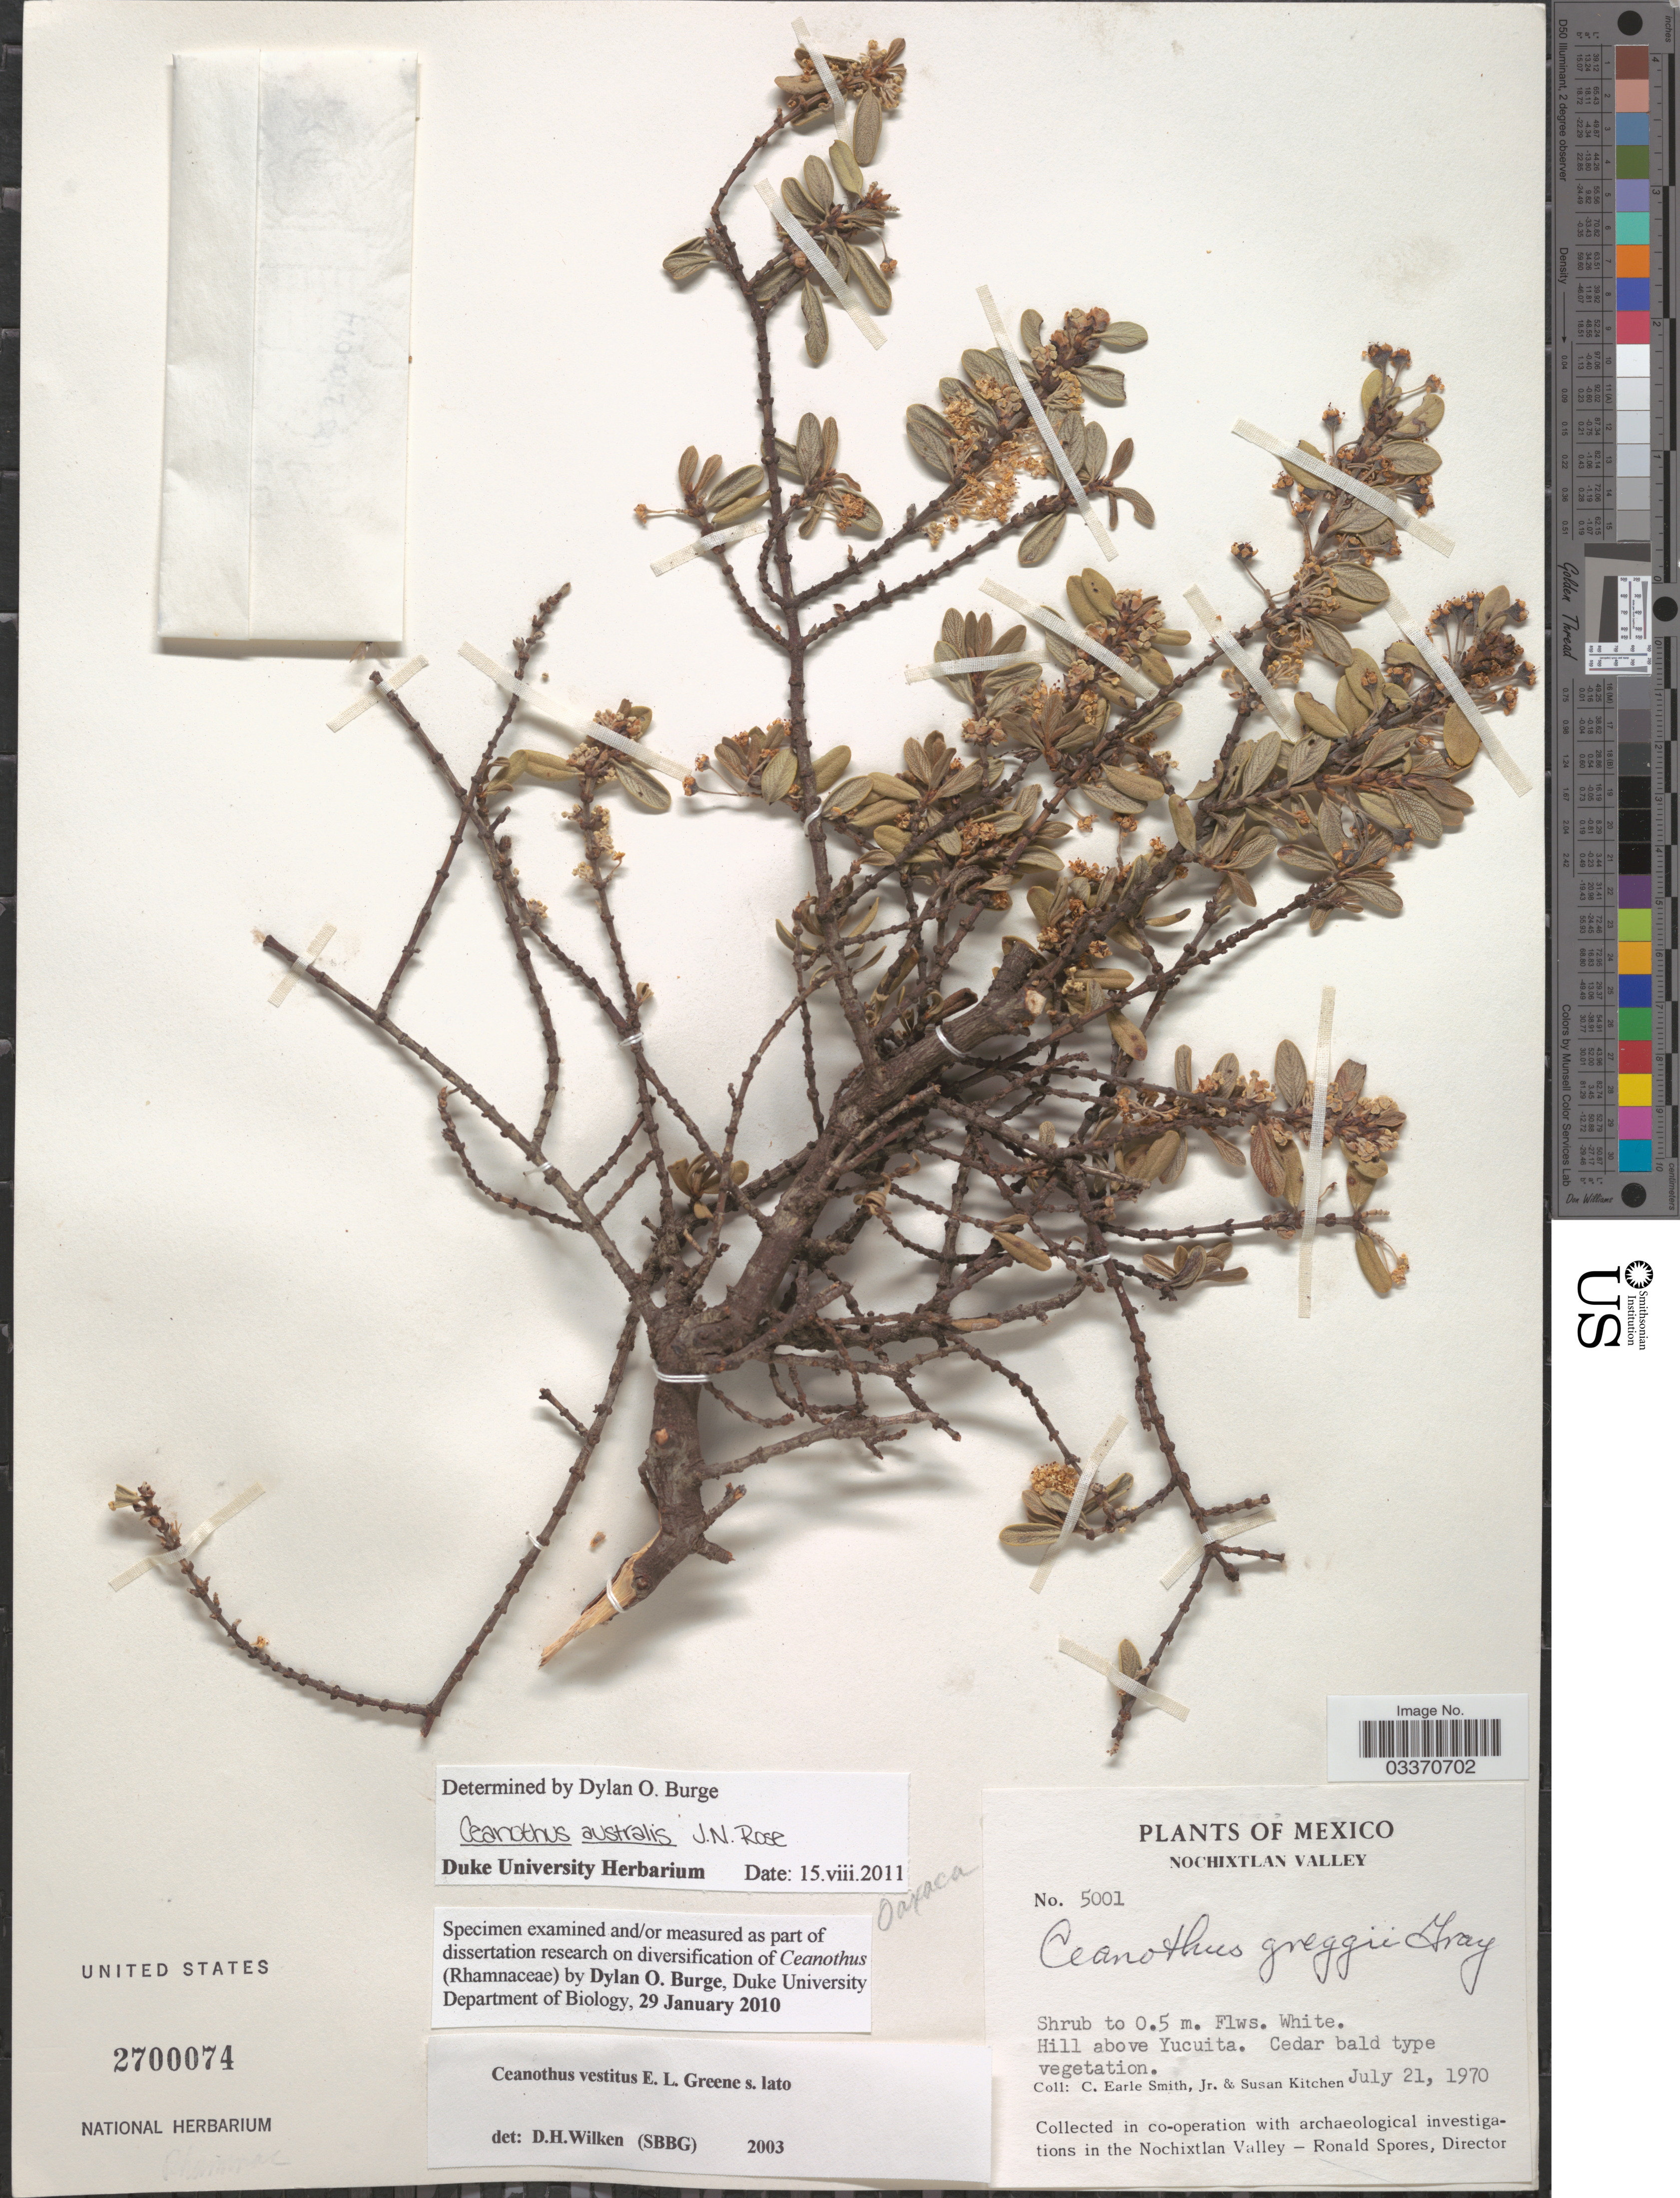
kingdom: Plantae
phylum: Tracheophyta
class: Magnoliopsida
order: Rosales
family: Rhamnaceae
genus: Ceanothus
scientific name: Ceanothus australis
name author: Rose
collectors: C. E. Smith Jr. & S. Kitchen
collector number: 5001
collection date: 1970-07-21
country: Mexico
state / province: Oaxaca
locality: Nochixtlan Valley. Hill above Yucuita.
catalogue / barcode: US 2700074